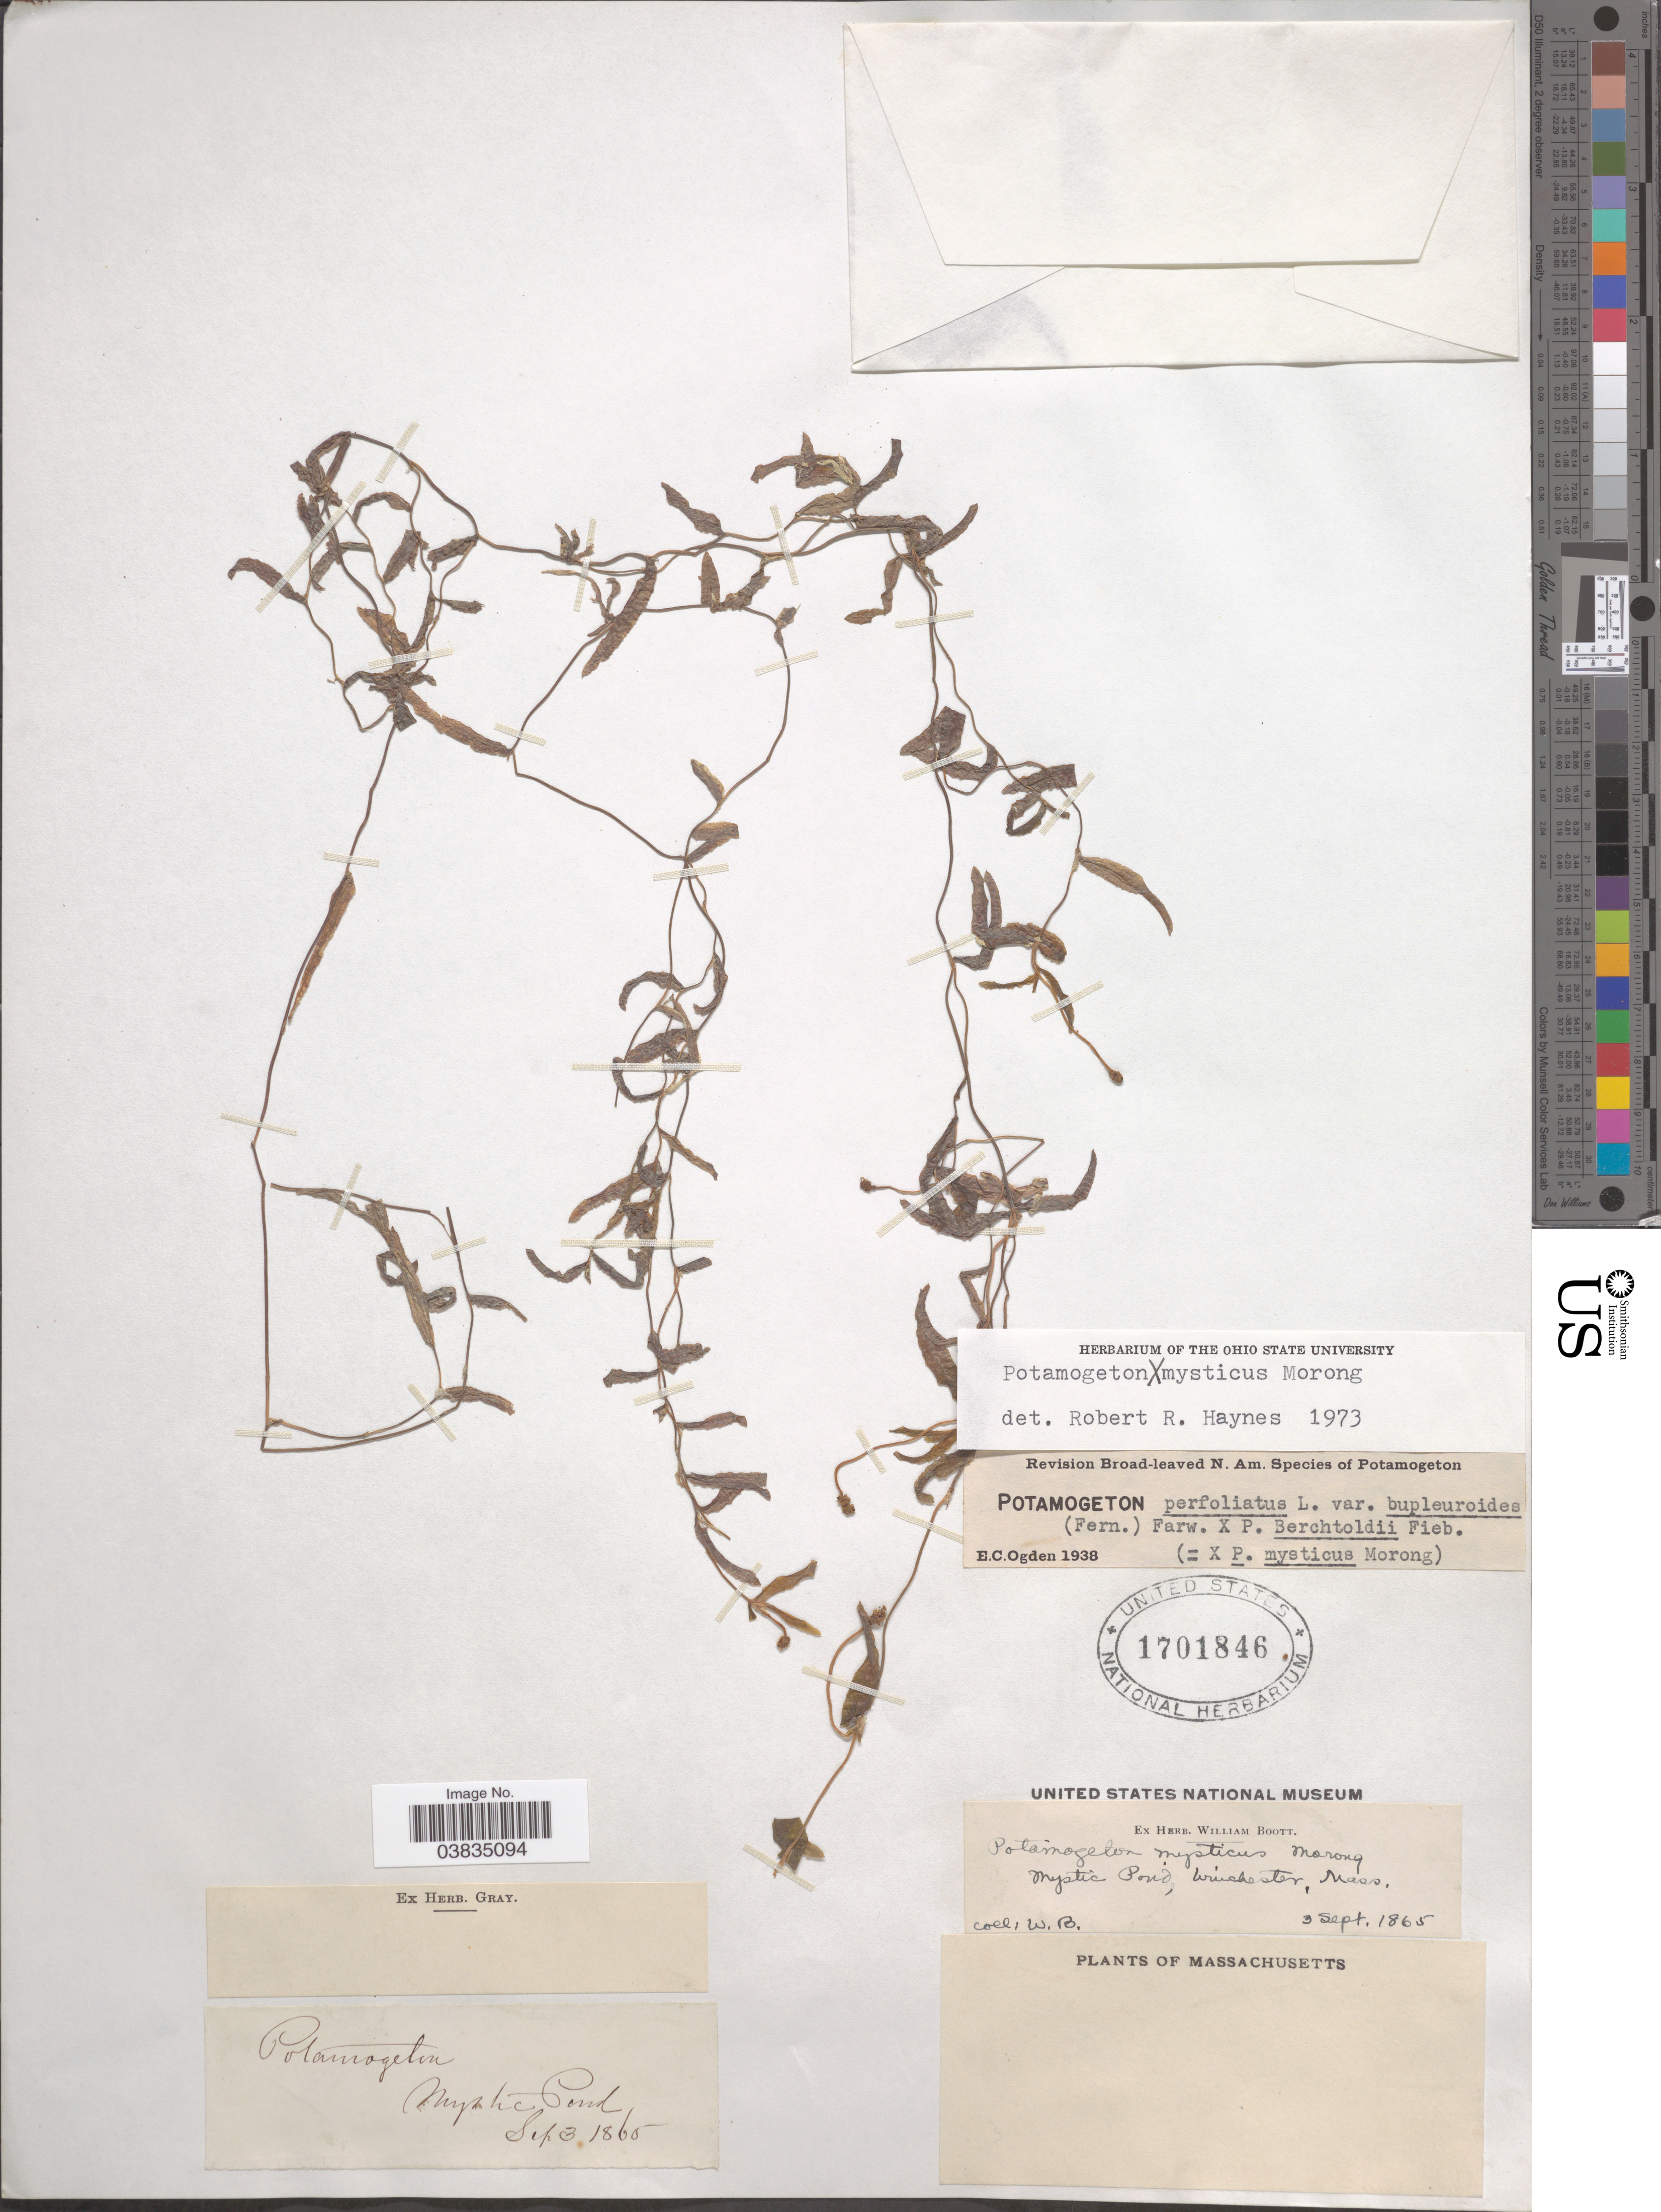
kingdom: Plantae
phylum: Tracheophyta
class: Liliopsida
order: Alismatales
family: Potamogetonaceae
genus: Potamogeton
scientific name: Potamogeton mysticus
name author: Morong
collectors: W. Boott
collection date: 1865-09-03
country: United States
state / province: Massachusetts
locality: Mystic Pond, Winchester.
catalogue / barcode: US 1701846